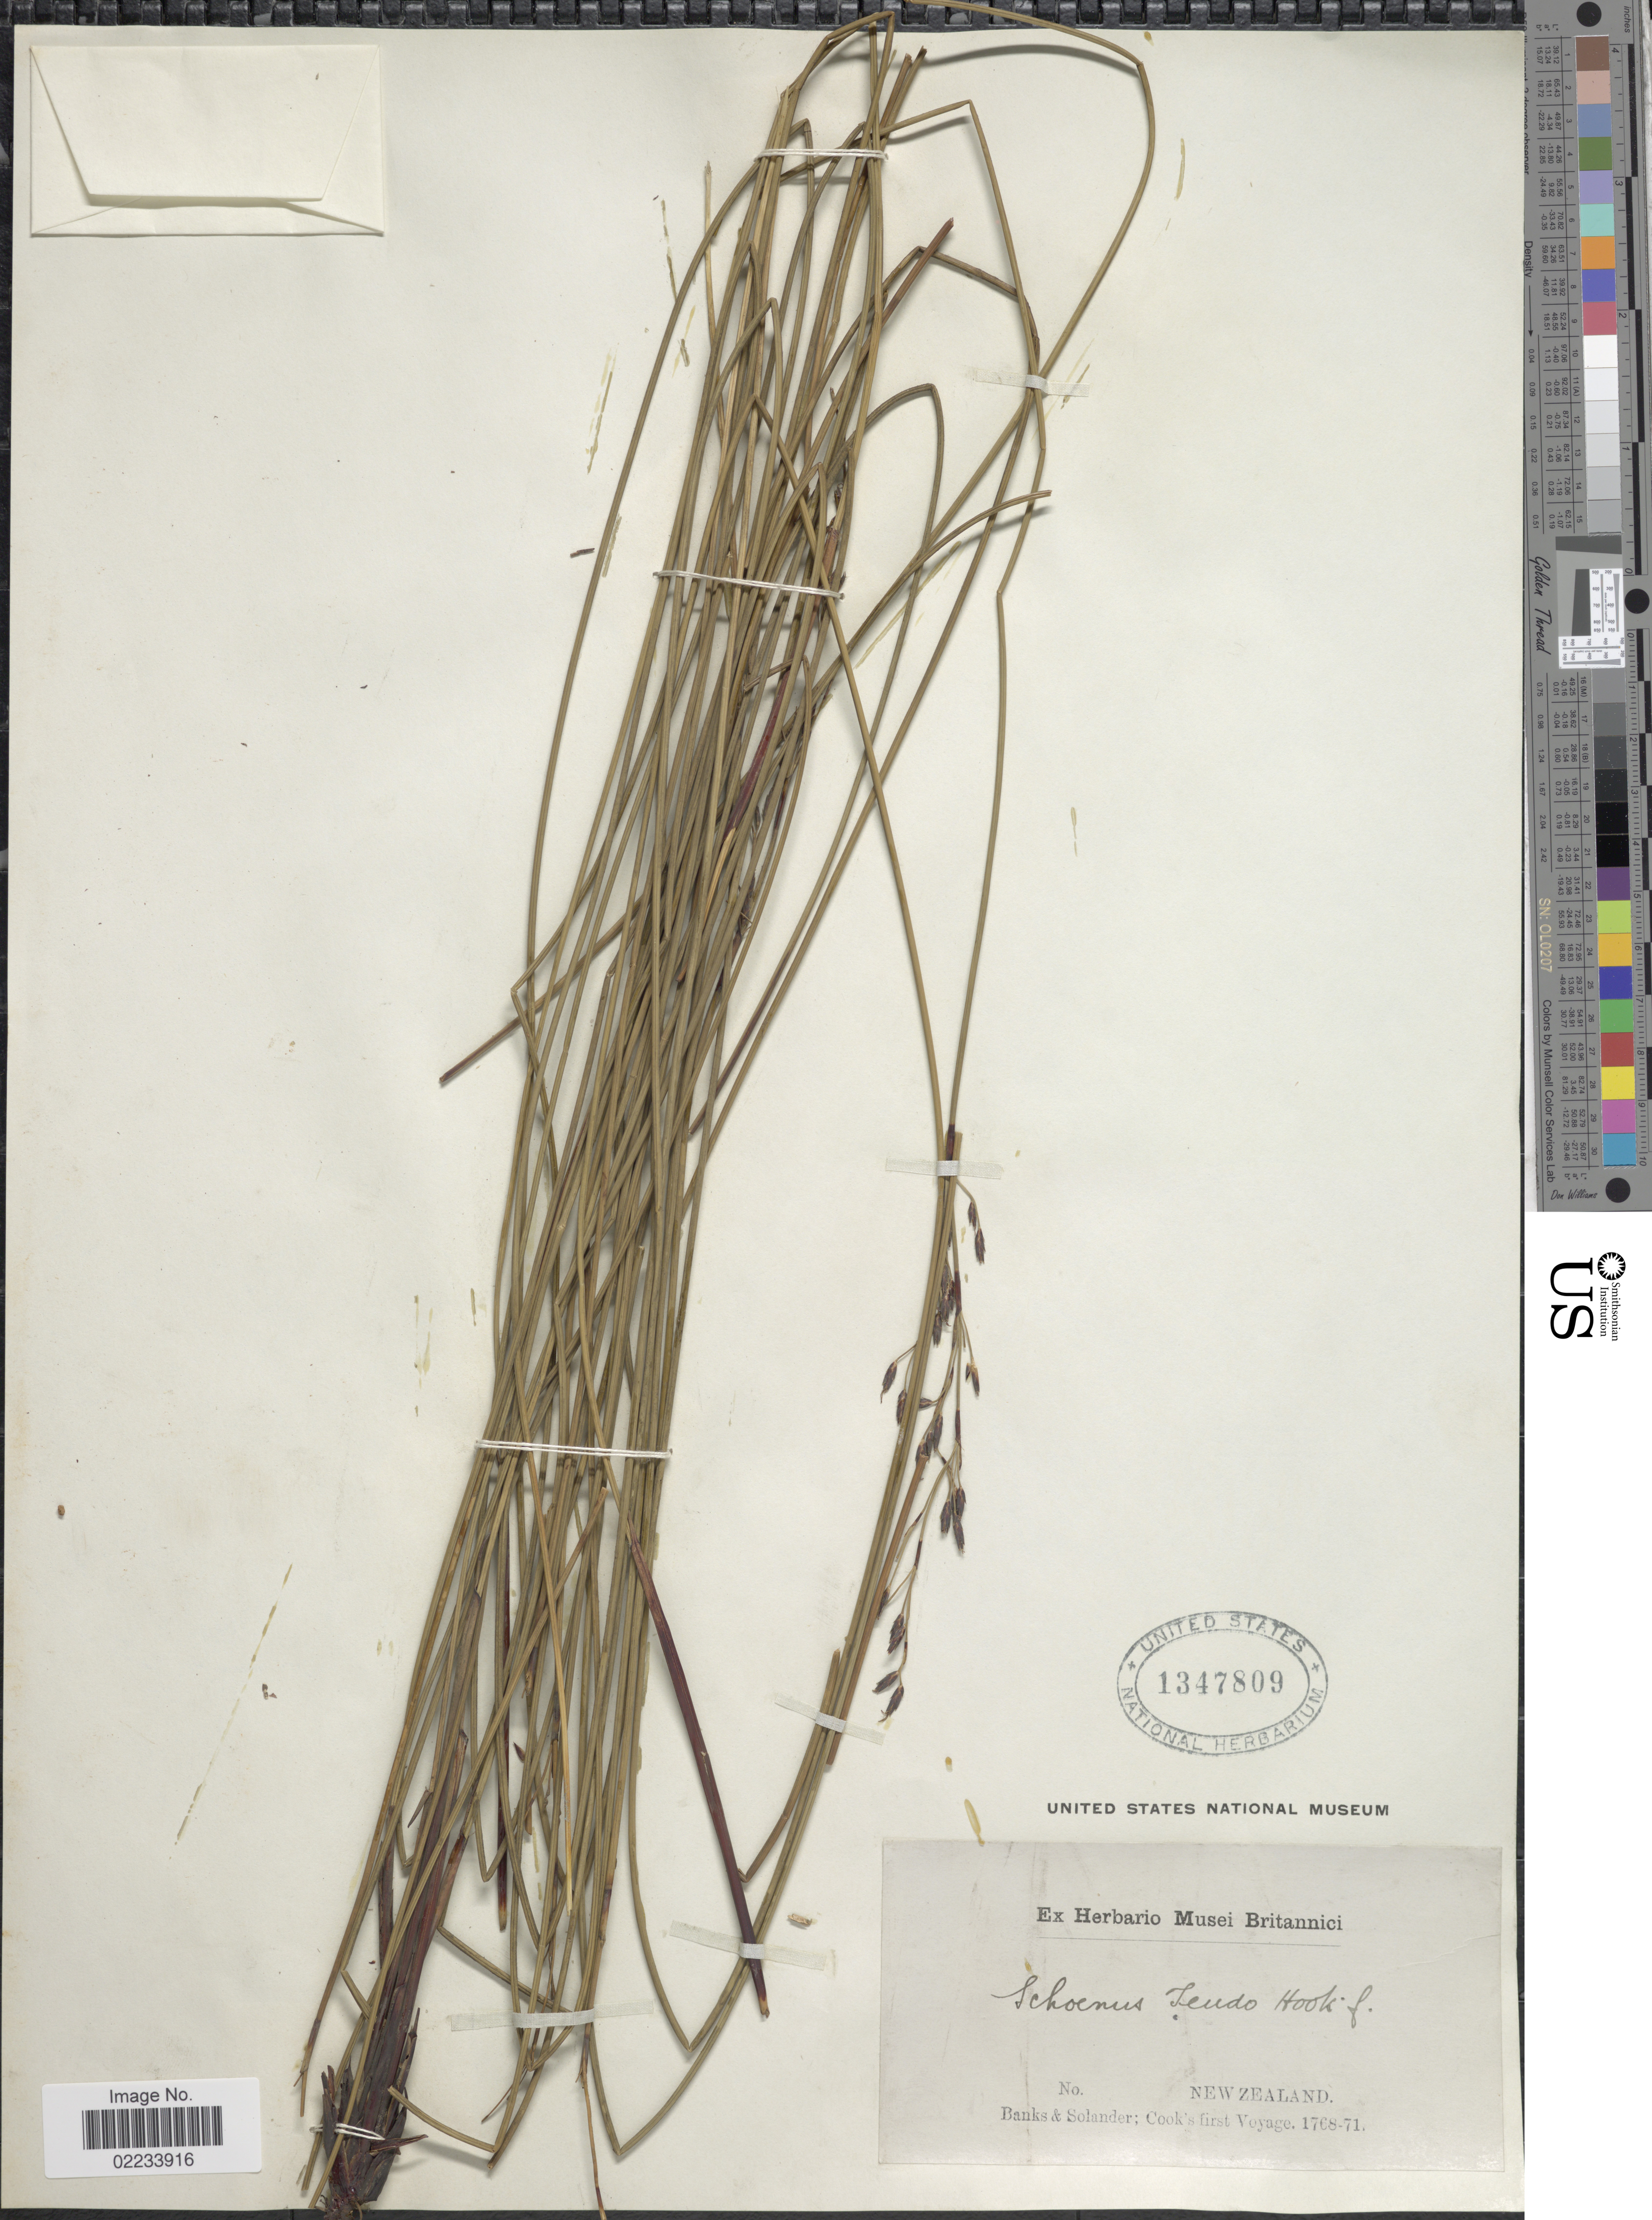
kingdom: Plantae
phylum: Tracheophyta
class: Liliopsida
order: Poales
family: Cyperaceae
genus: Schoenus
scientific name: Schoenus tendo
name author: (Hook. f.) Hook. f.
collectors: ex herb. Musei Britannici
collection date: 1768/1771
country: New Zealand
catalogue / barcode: US 1347809